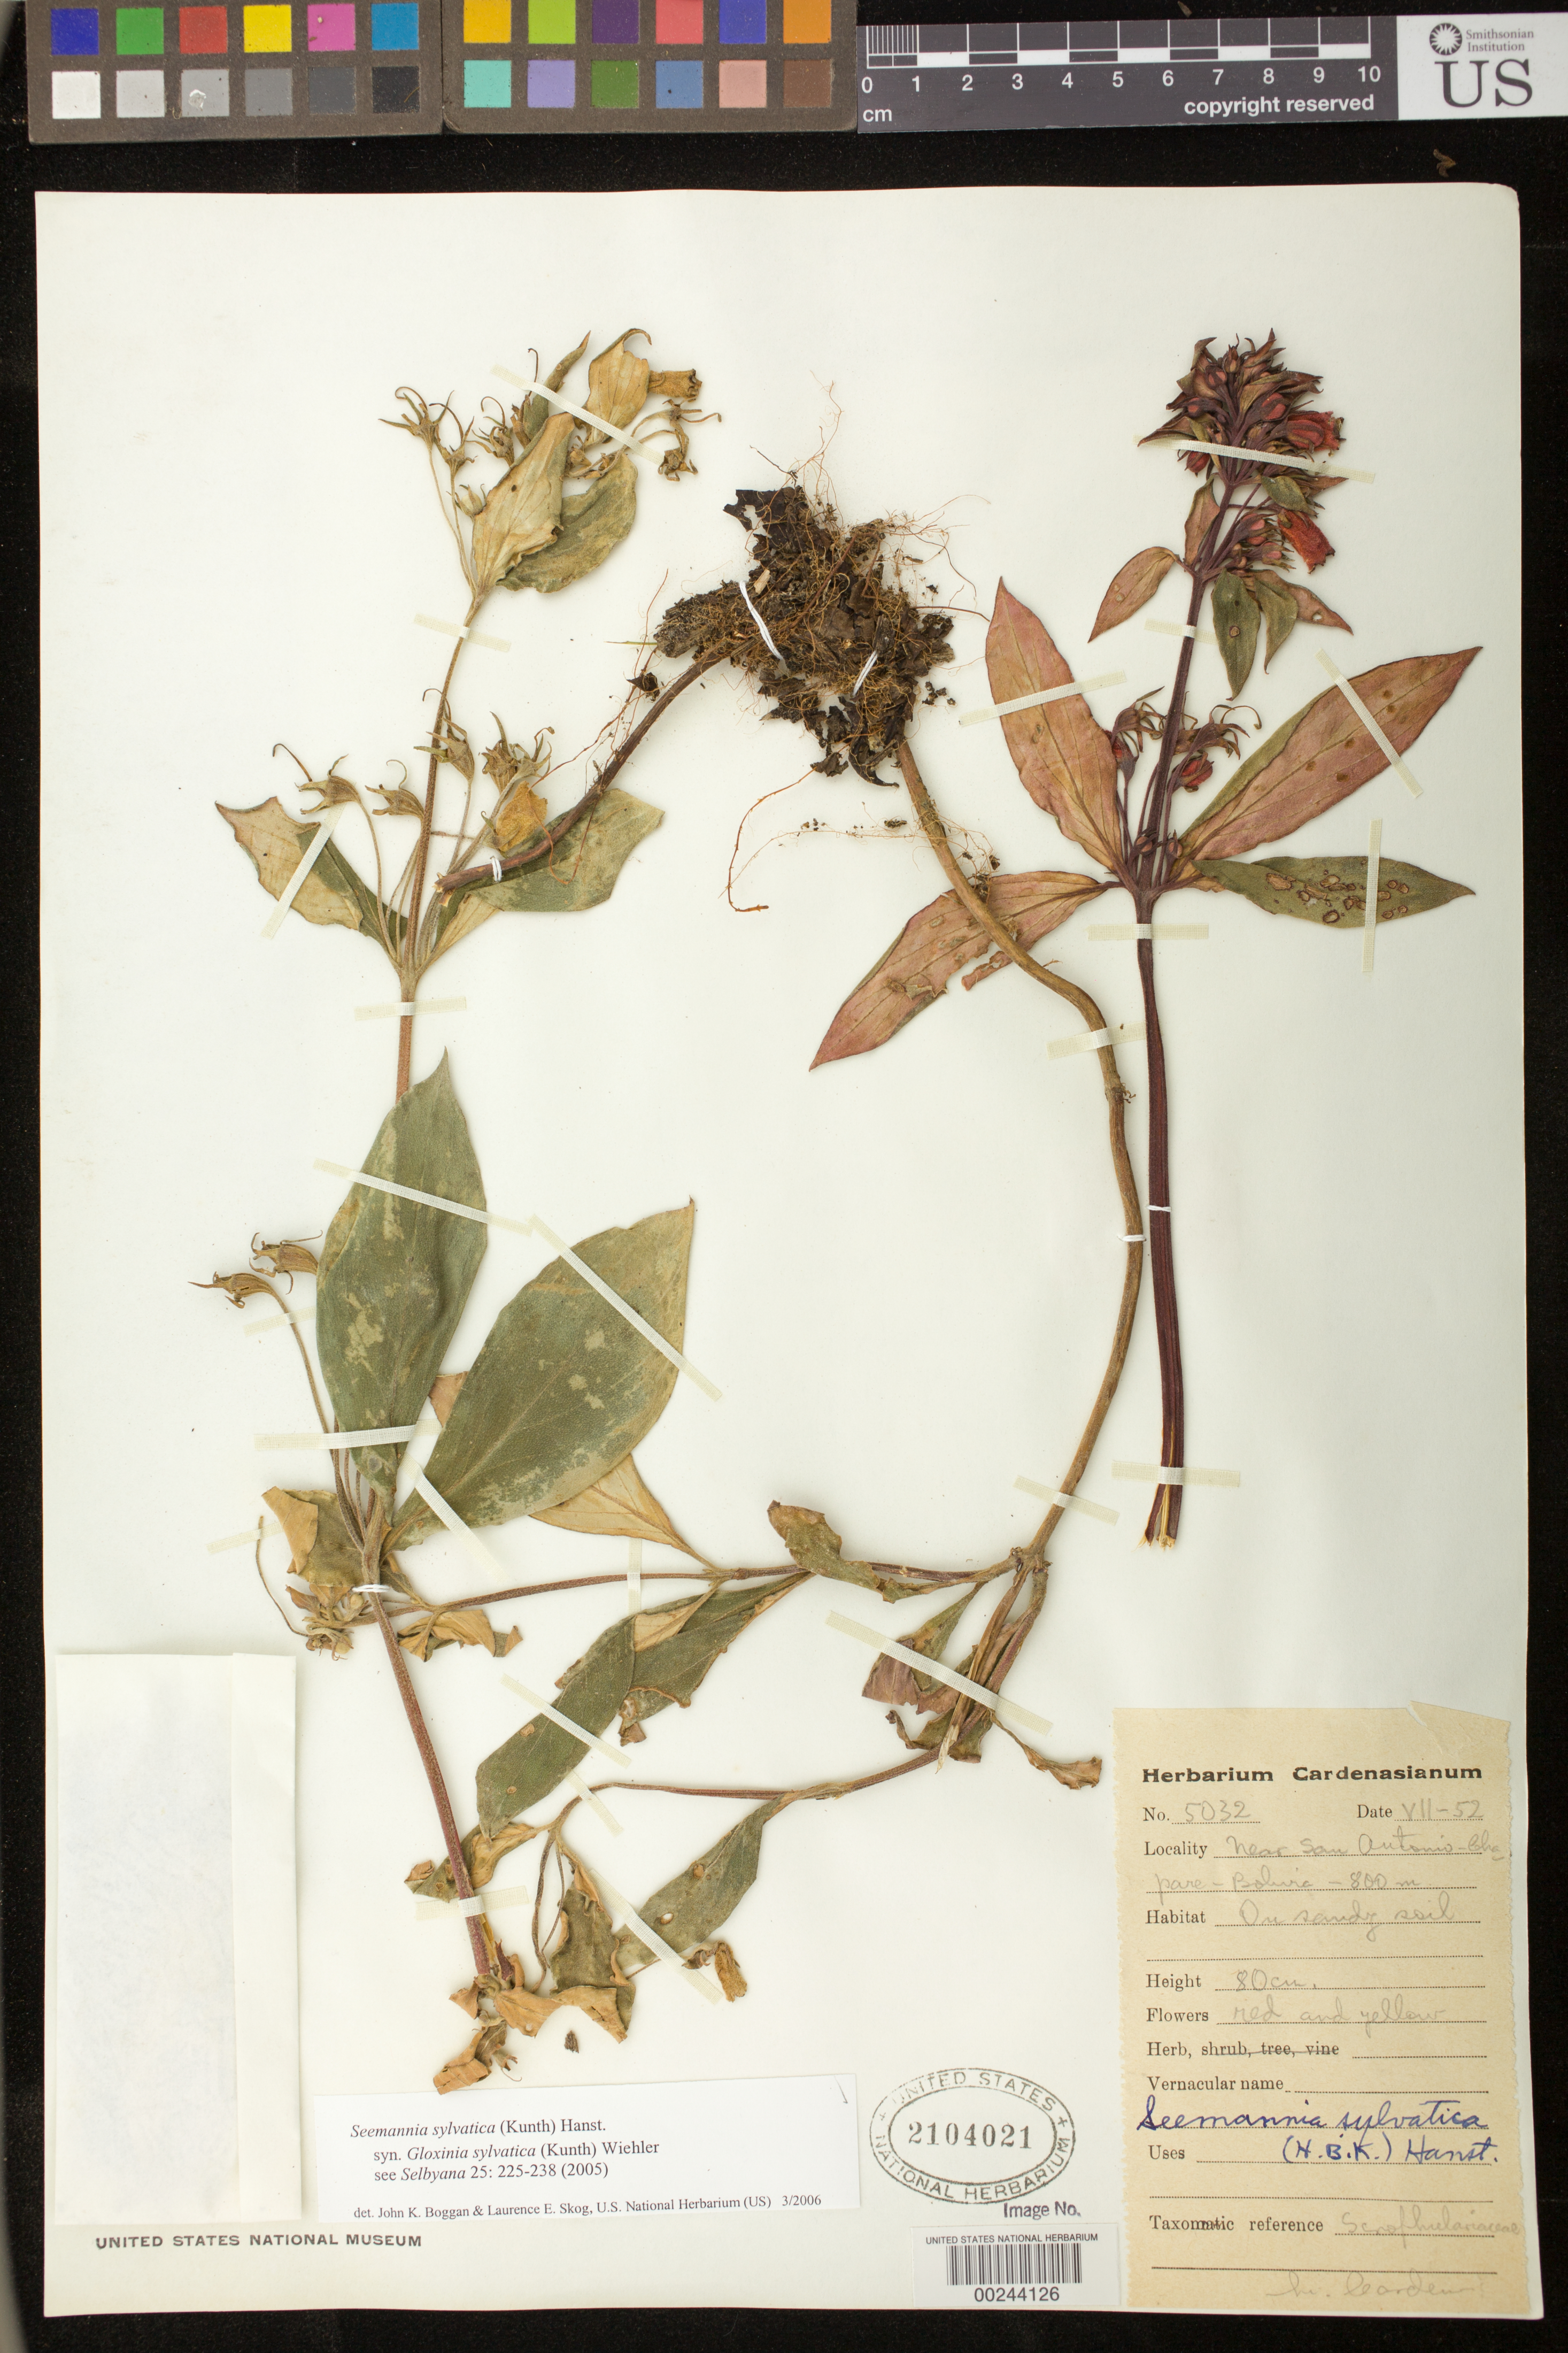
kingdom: Plantae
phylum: Tracheophyta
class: Magnoliopsida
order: Lamiales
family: Gesneriaceae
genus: Seemannia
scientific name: Seemannia sylvatica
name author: (Kunth) Hanst.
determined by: Boggan, J. K.; Skog, L. E.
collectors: M. Cárdenas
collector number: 5032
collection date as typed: Jul 1952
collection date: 1952-07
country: Bolivia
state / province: Beni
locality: Near San Antonio - Chapare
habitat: On sandy soil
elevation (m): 800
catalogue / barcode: US 2104021